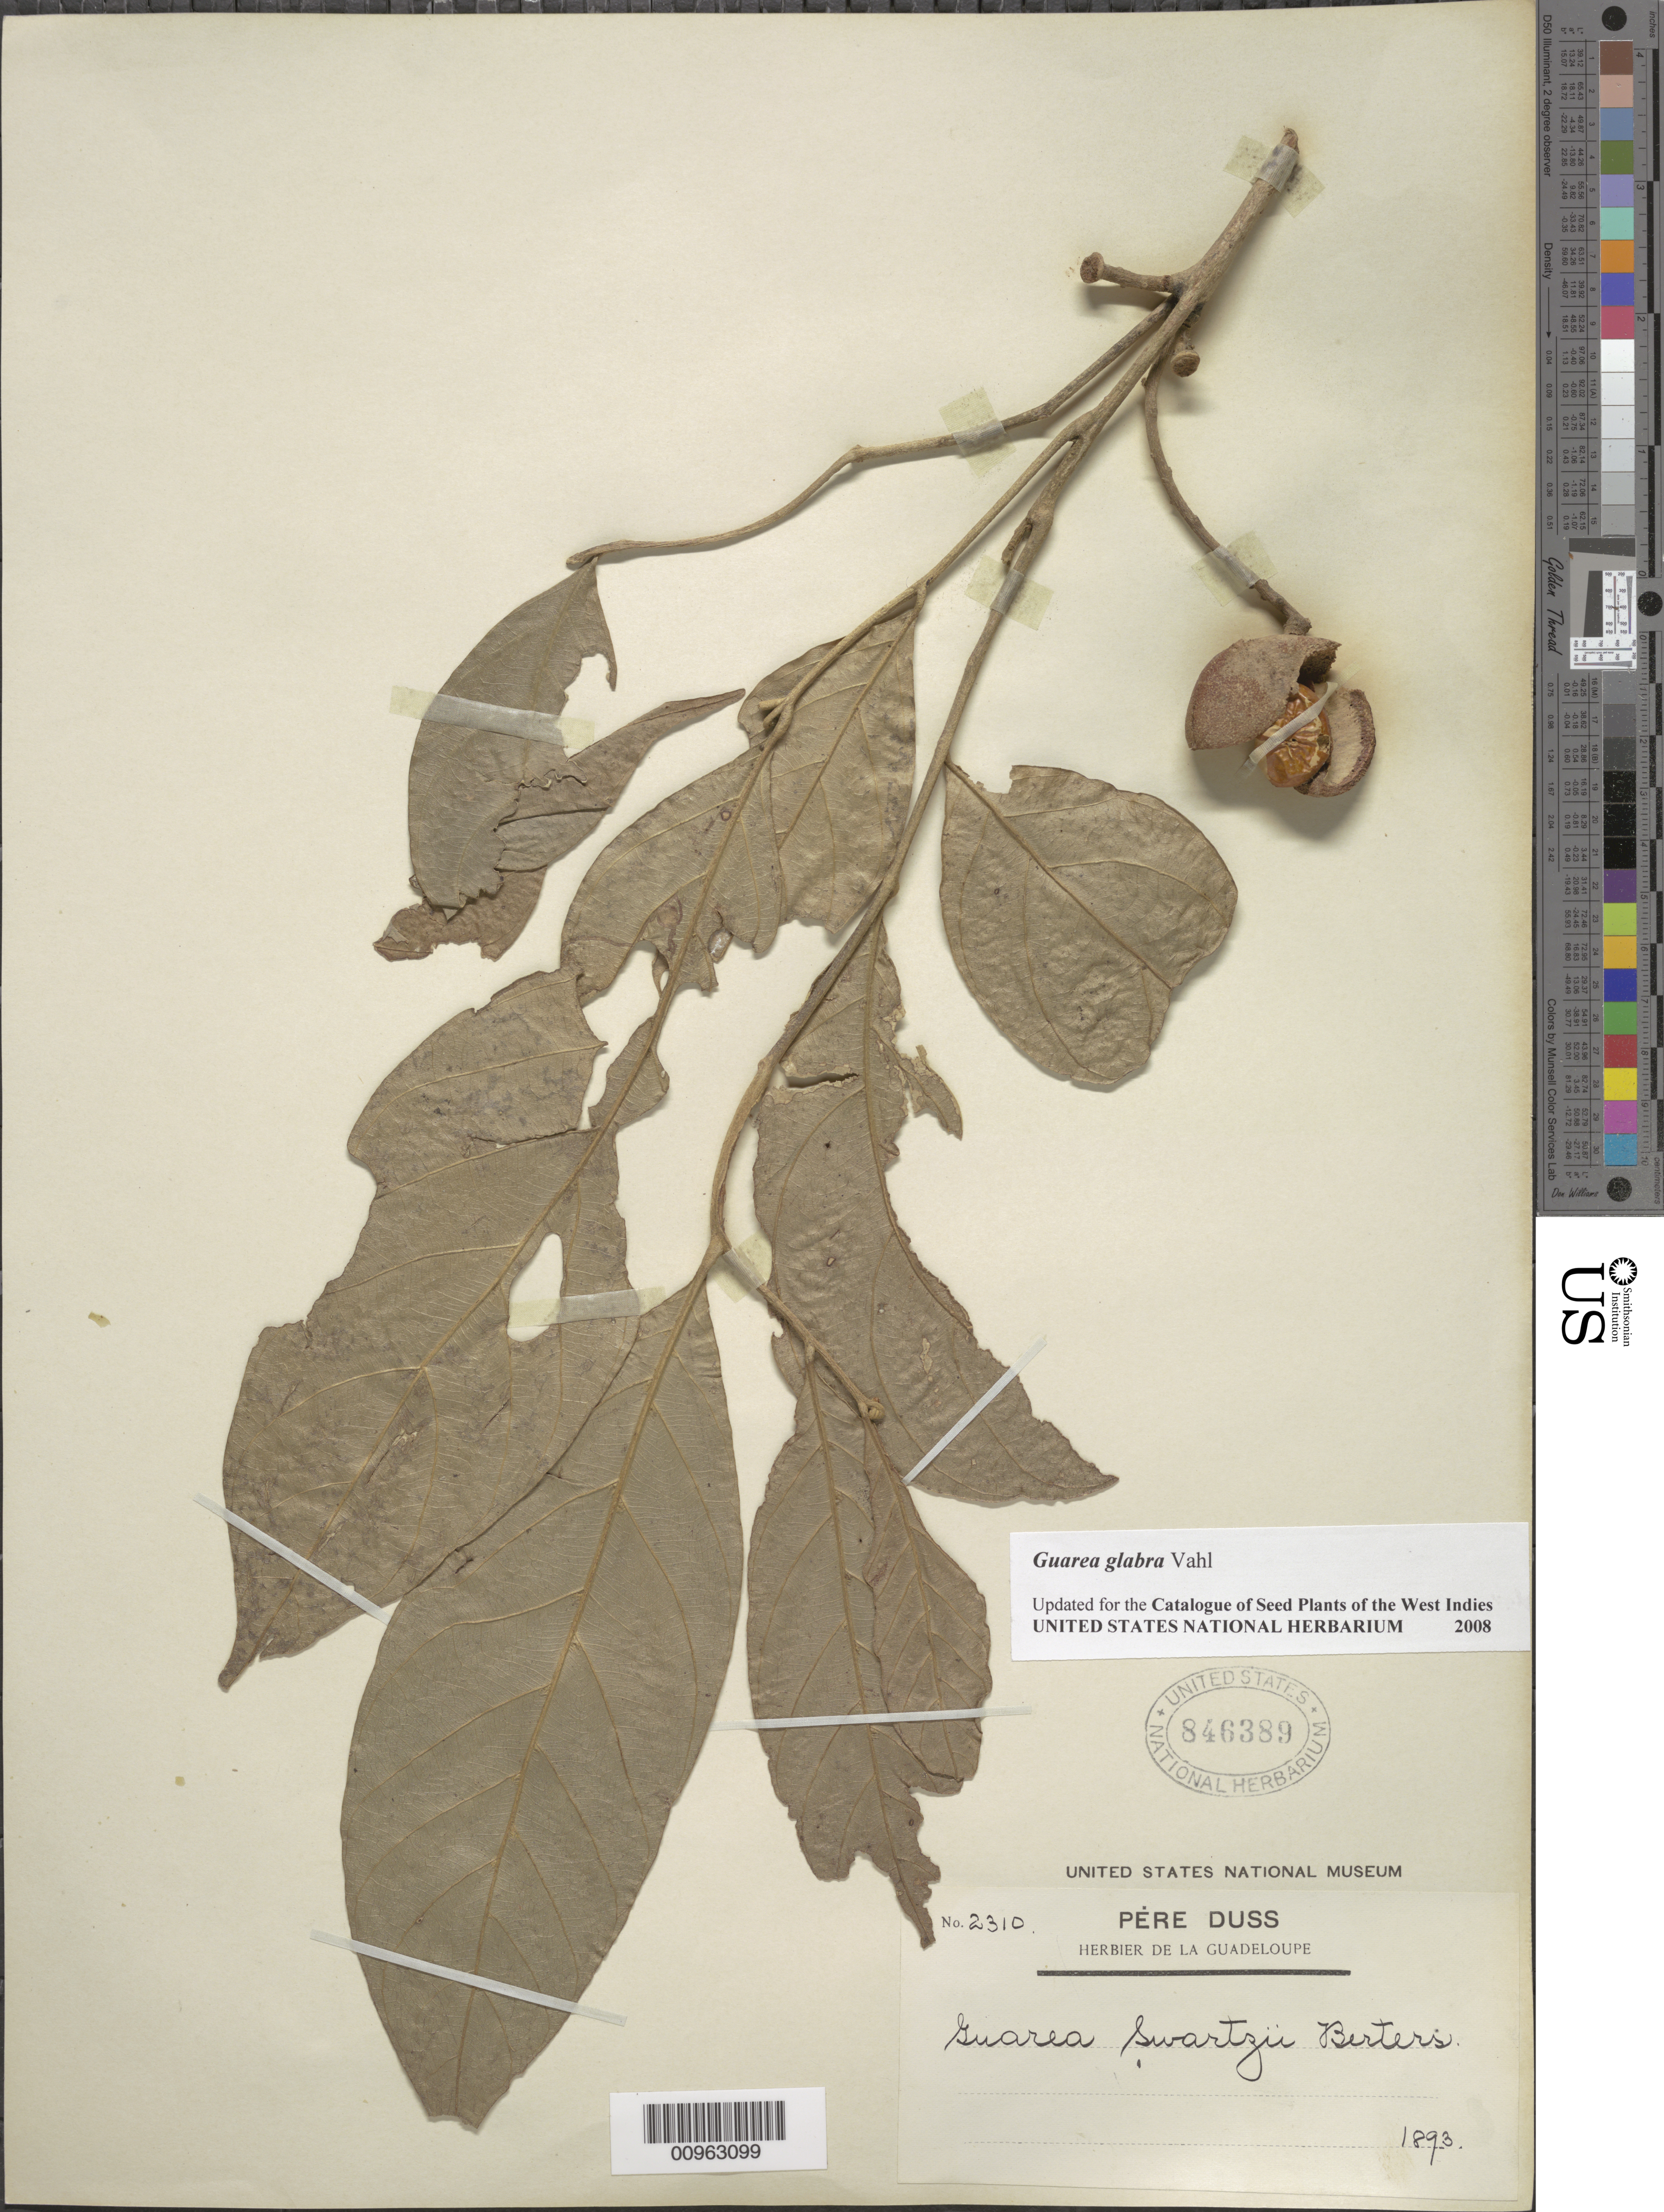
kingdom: Plantae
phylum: Tracheophyta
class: Magnoliopsida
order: Sapindales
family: Meliaceae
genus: Guarea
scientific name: Guarea glabra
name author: Vahl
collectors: Père Duss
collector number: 2310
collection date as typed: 1893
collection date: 1893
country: Guadeloupe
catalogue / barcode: US 846389